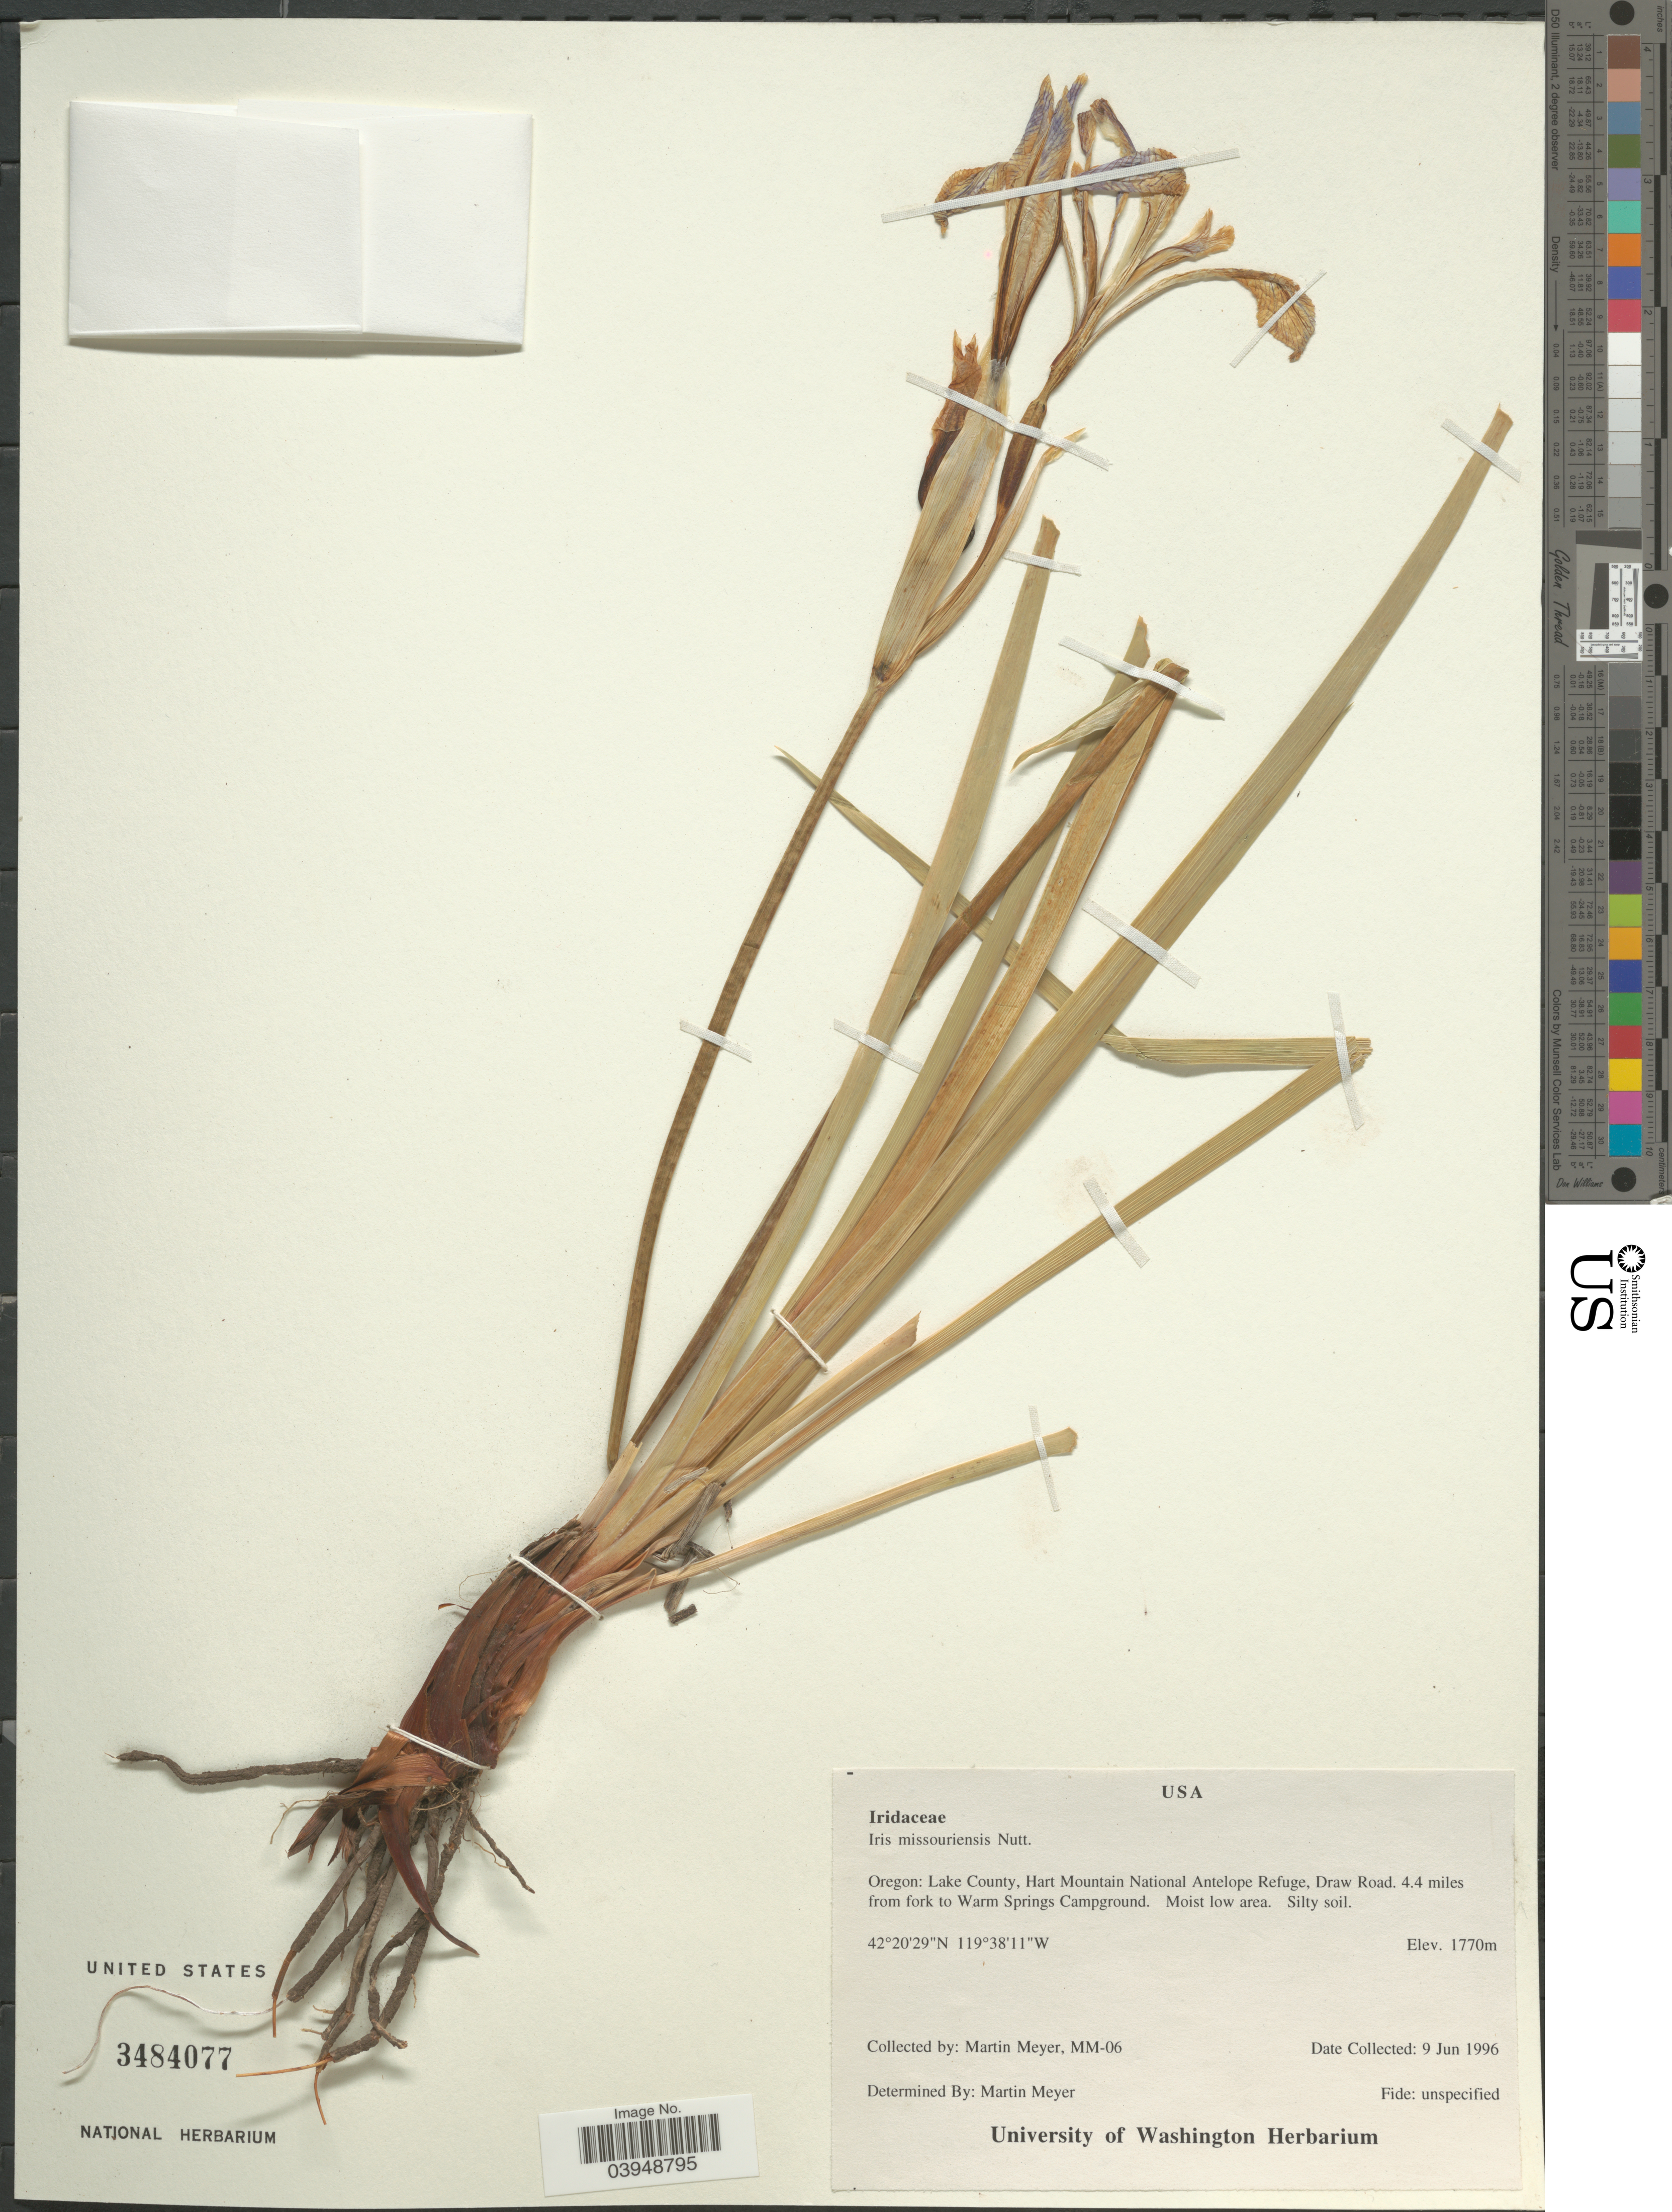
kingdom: Plantae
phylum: Tracheophyta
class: Liliopsida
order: Asparagales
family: Iridaceae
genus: Iris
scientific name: Iris missouriensis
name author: Nutt.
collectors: M. Meyer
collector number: MM-06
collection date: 1996-06-09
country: United States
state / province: Oregon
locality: Lake County, Hart Mountain National Antelope Refuge, Draw Road. 4.4 miles from fork to Warm Springs Campground.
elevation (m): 1770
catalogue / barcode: US 3484077